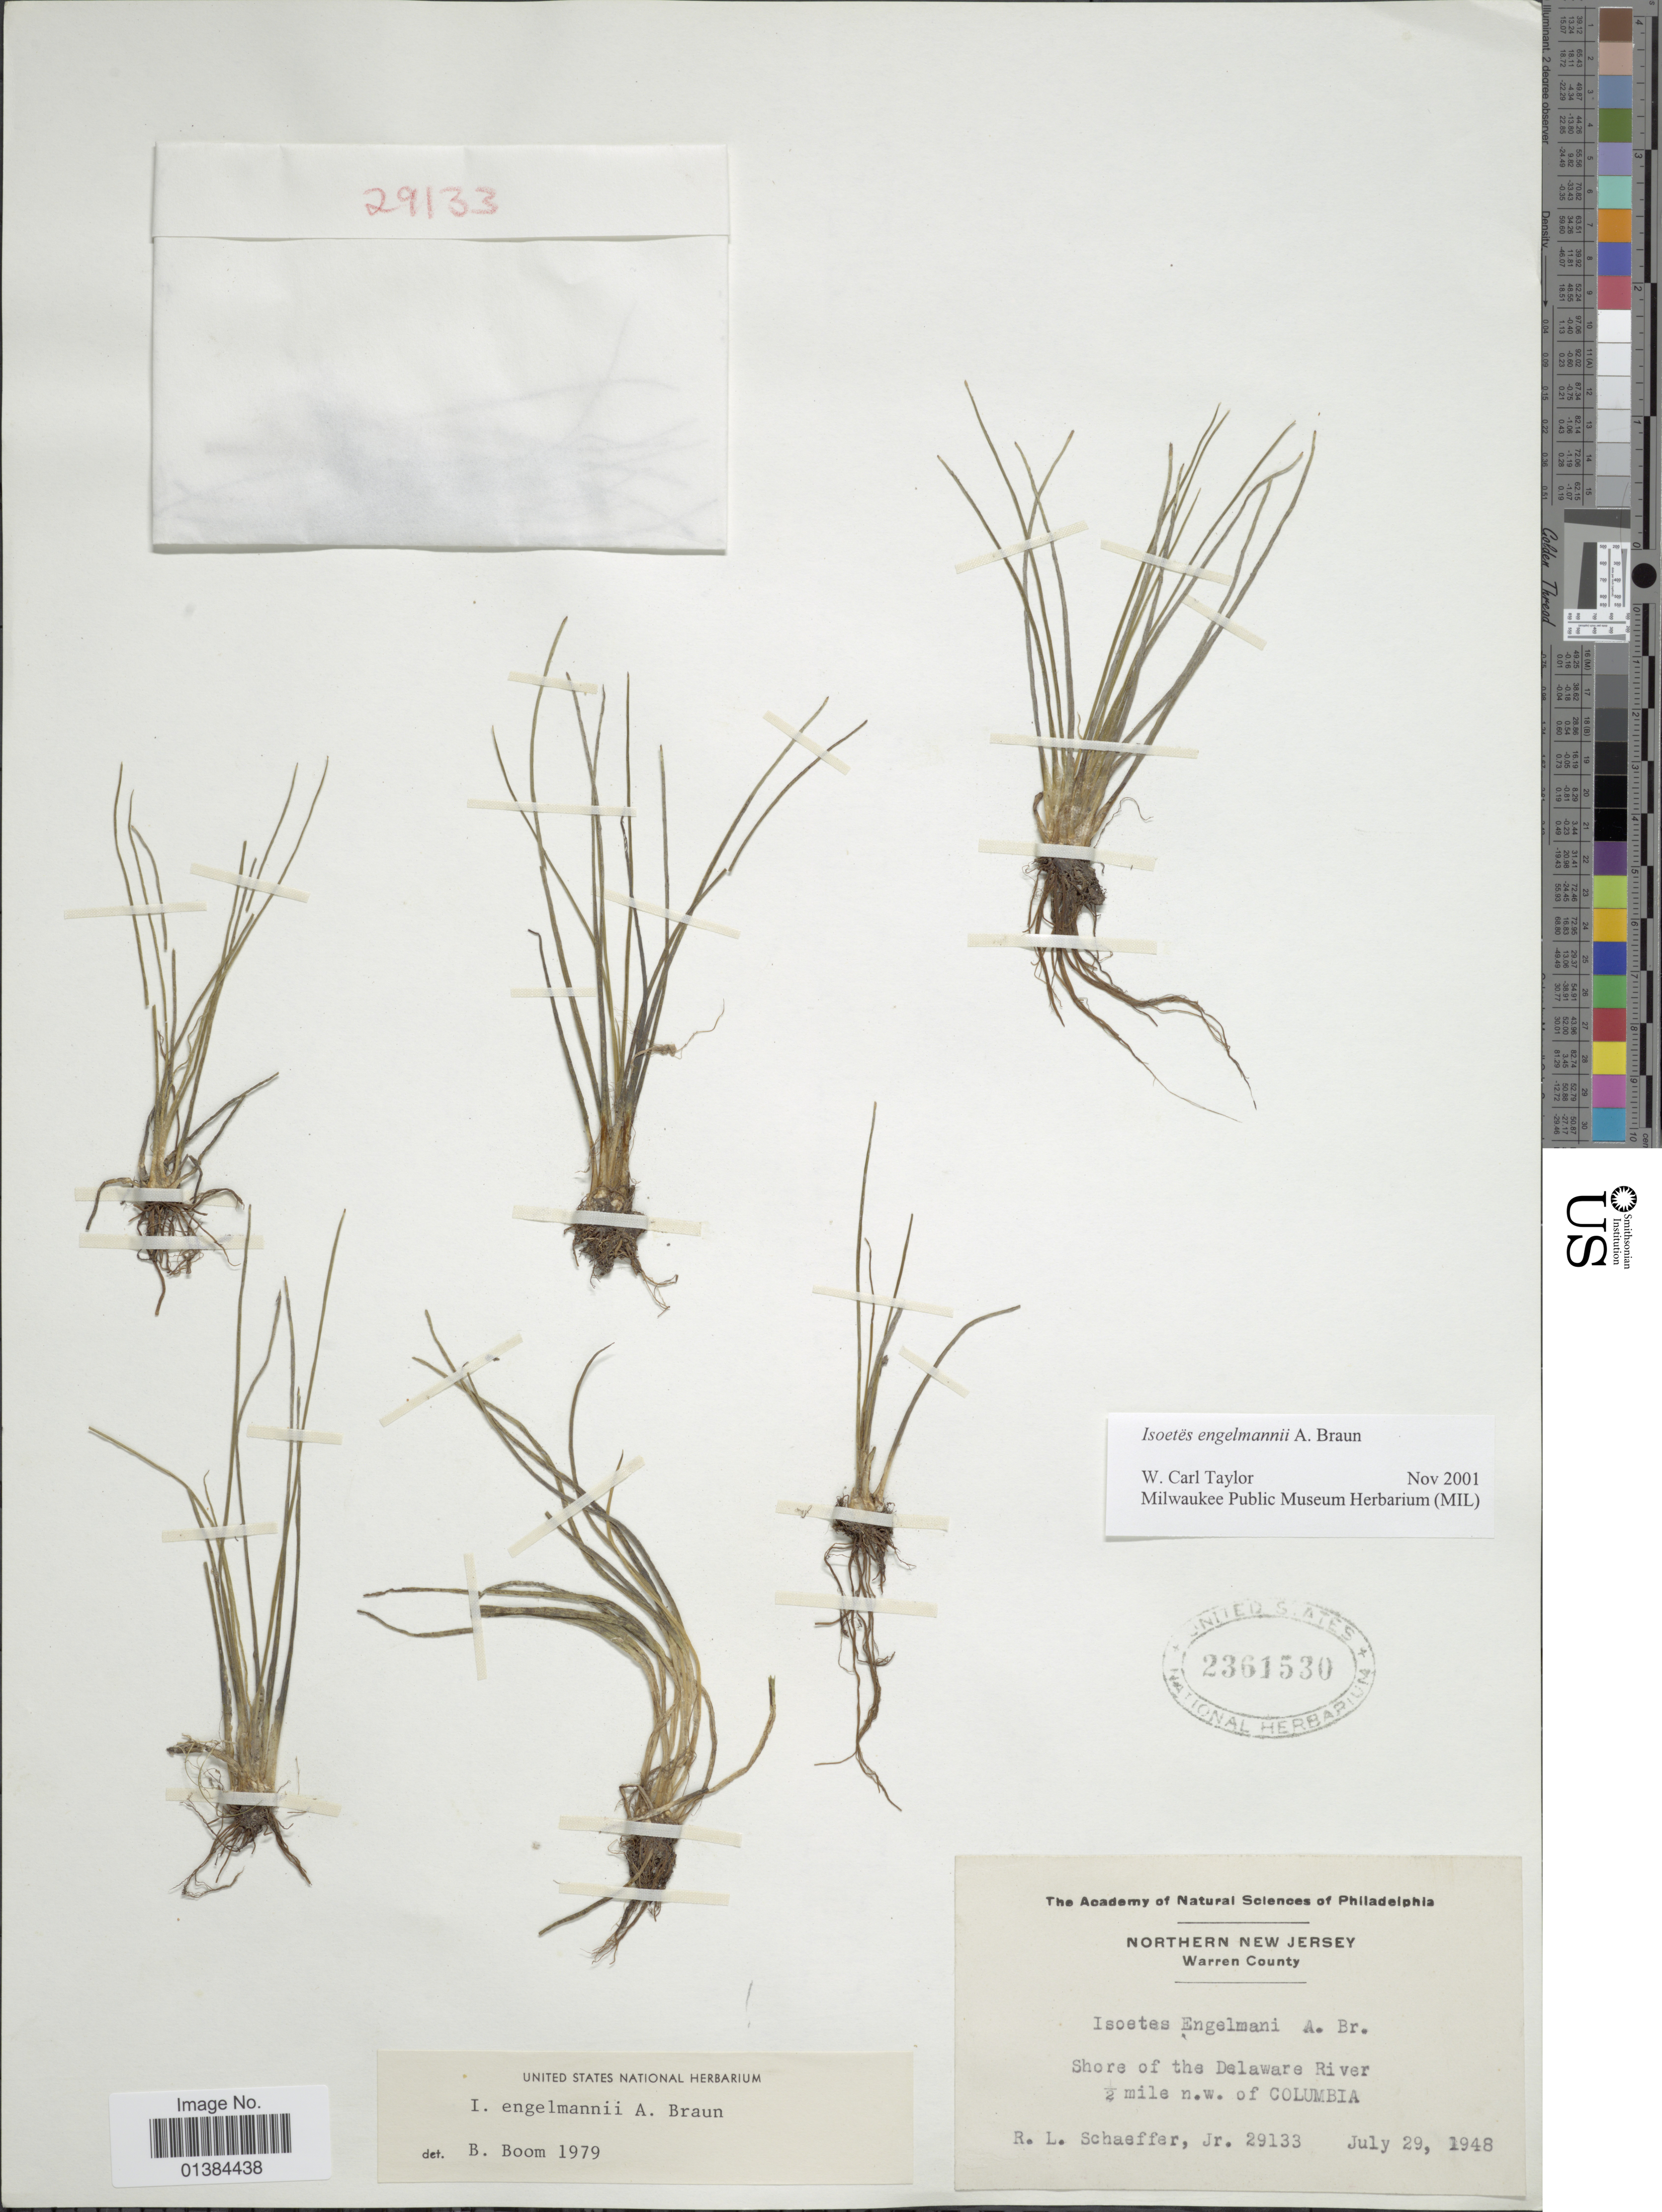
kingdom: Plantae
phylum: Tracheophyta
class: Lycopodiopsida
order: Isoetales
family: Isoetaceae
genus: Isoetes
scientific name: Isoetes engelmannii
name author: A. Braun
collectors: R. L. Schaeffer Jr.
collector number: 29133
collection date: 1948-07-29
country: United States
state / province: New Jersey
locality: Warren County. Shore of the Delaware River ½ mile n.w. of Columbia.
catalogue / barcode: US 2361530